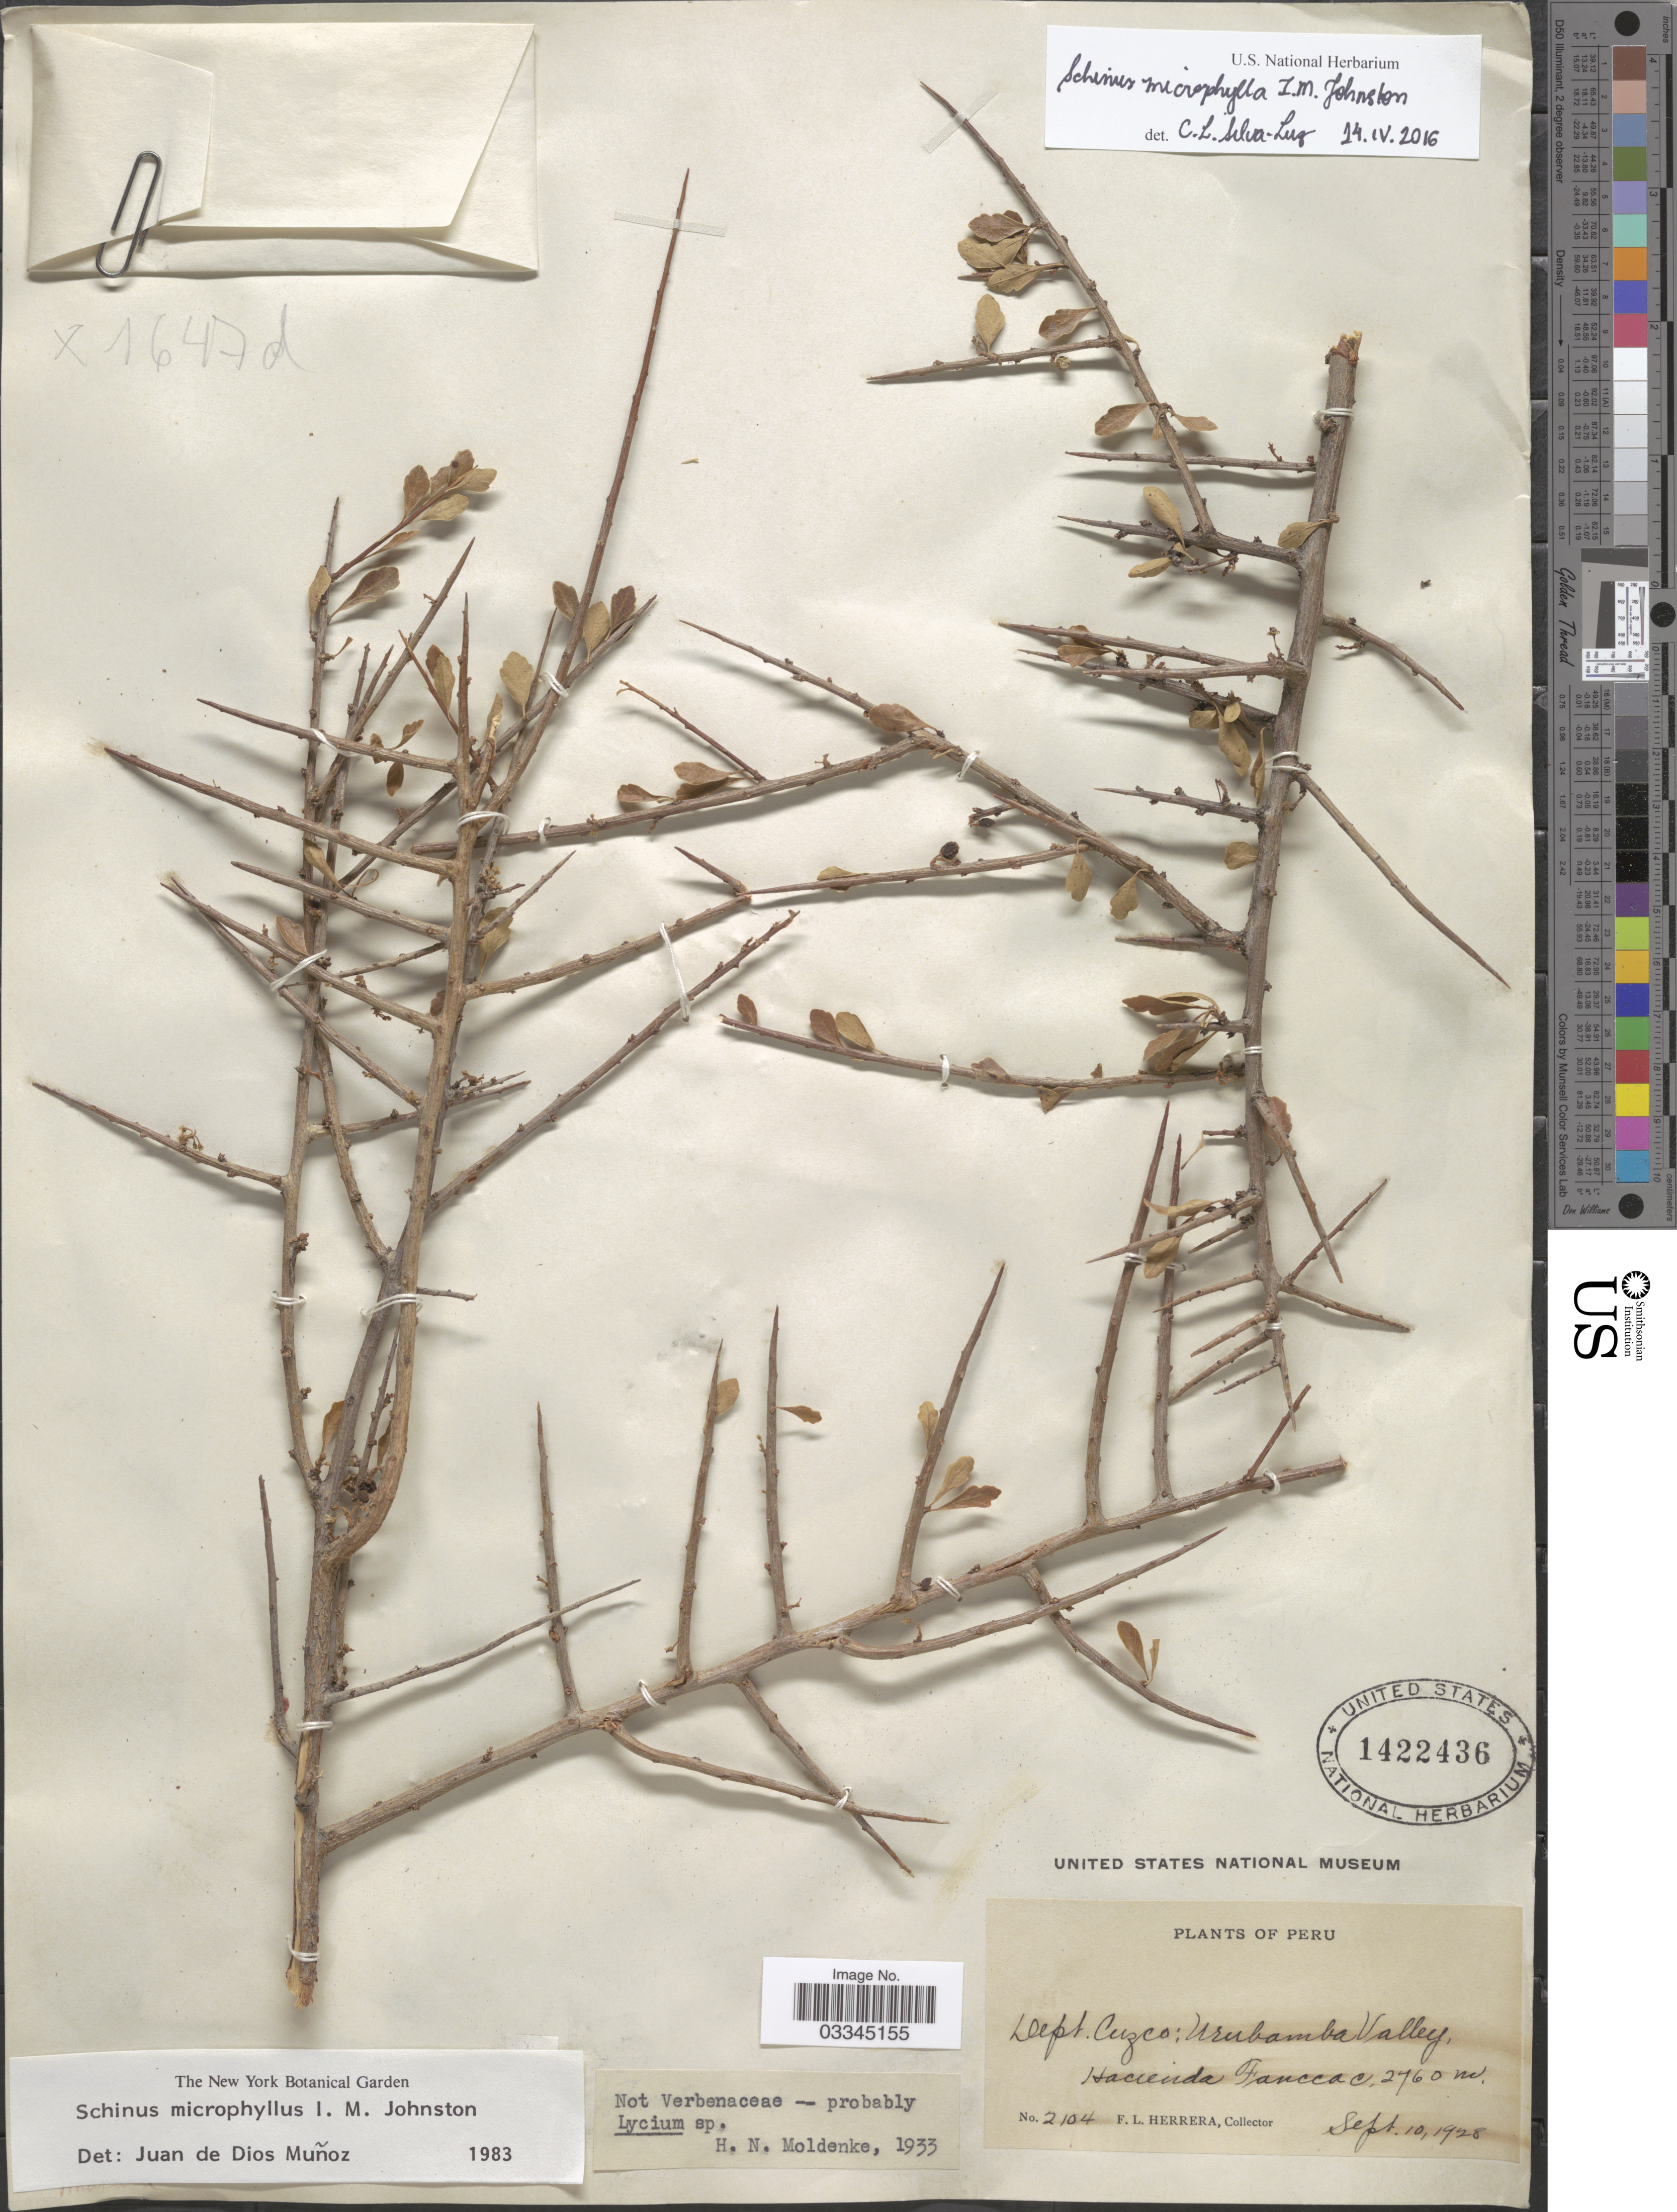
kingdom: Plantae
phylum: Tracheophyta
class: Magnoliopsida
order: Sapindales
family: Anacardiaceae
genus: Schinus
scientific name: Schinus microphylla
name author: I.M. Johnst.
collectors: F. L. Herrera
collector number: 2104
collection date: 1928-09-10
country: Peru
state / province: Cusco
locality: Dept. Cuzco: Urubamba Valley, Hacienda Fanccas.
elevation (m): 2760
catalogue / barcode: US 1422436